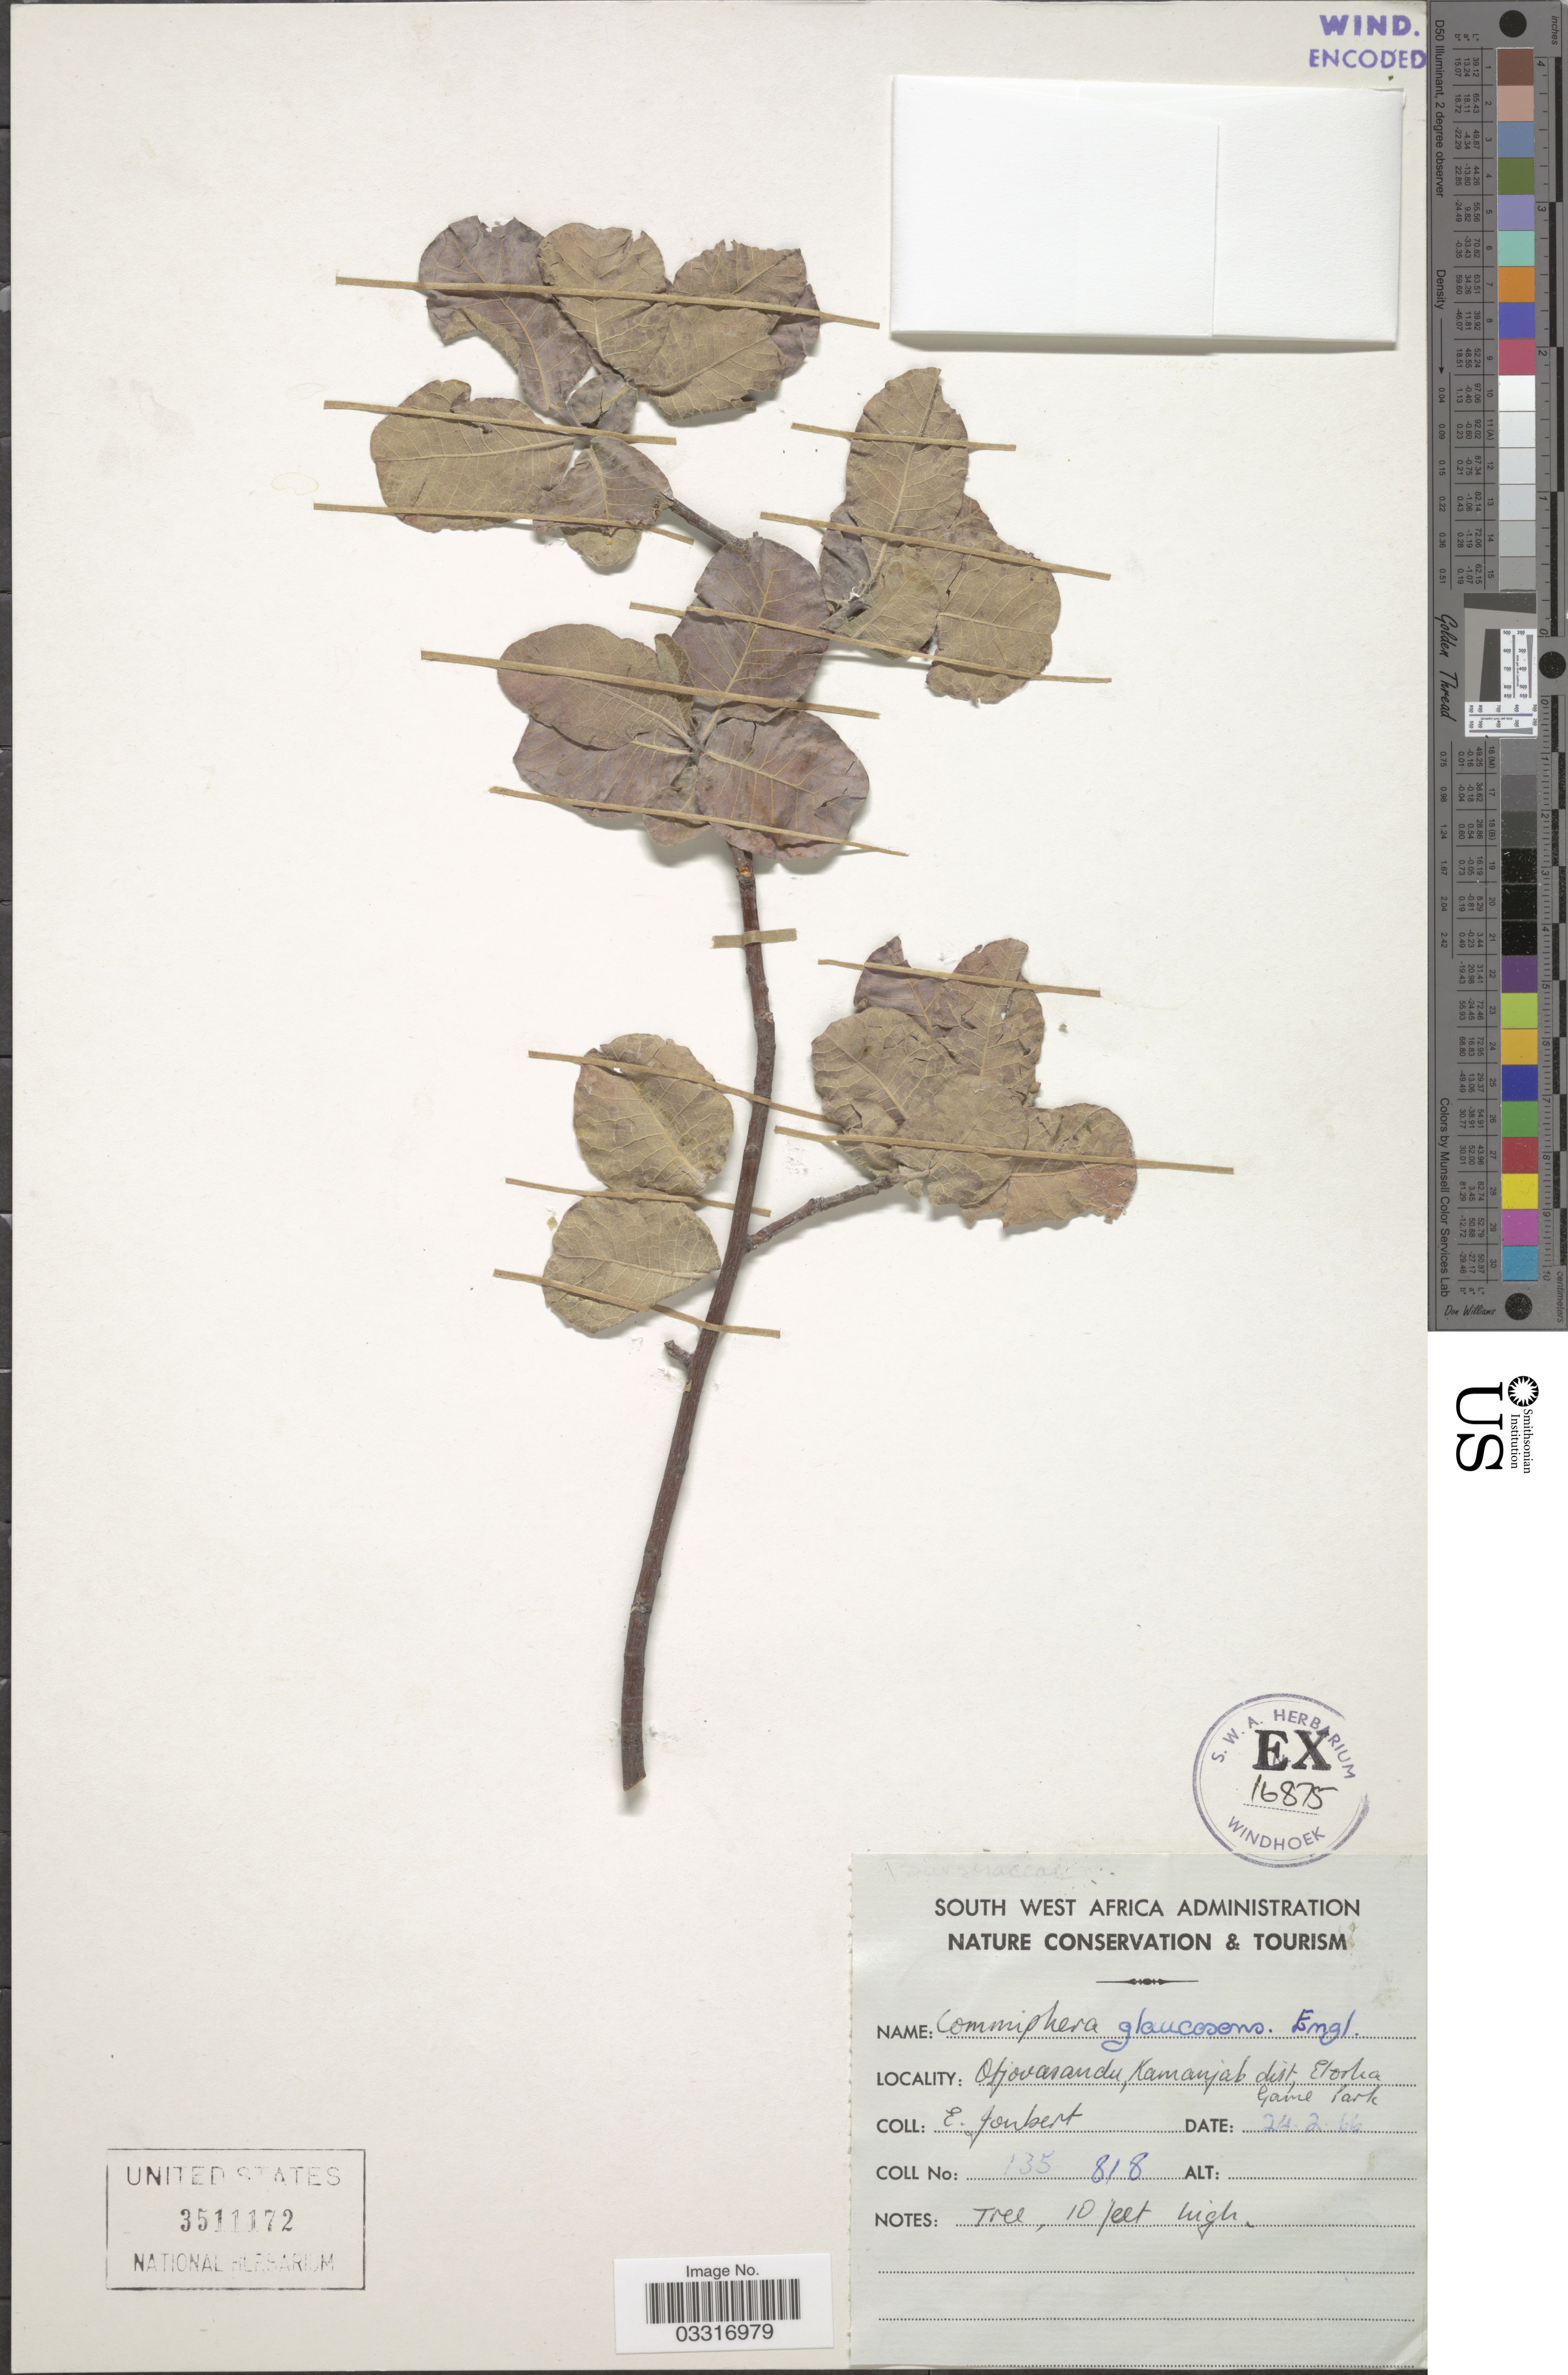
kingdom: Plantae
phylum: Tracheophyta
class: Magnoliopsida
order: Sapindales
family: Burseraceae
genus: Commiphora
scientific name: Commiphora glaucescens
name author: Engl.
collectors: E. Joubert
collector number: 135/818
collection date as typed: Transcribed d/m/y: 24/2/66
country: Namibia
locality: Otjovasandu, Kamanjab dist. Etosha Game Park.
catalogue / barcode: US 3511172